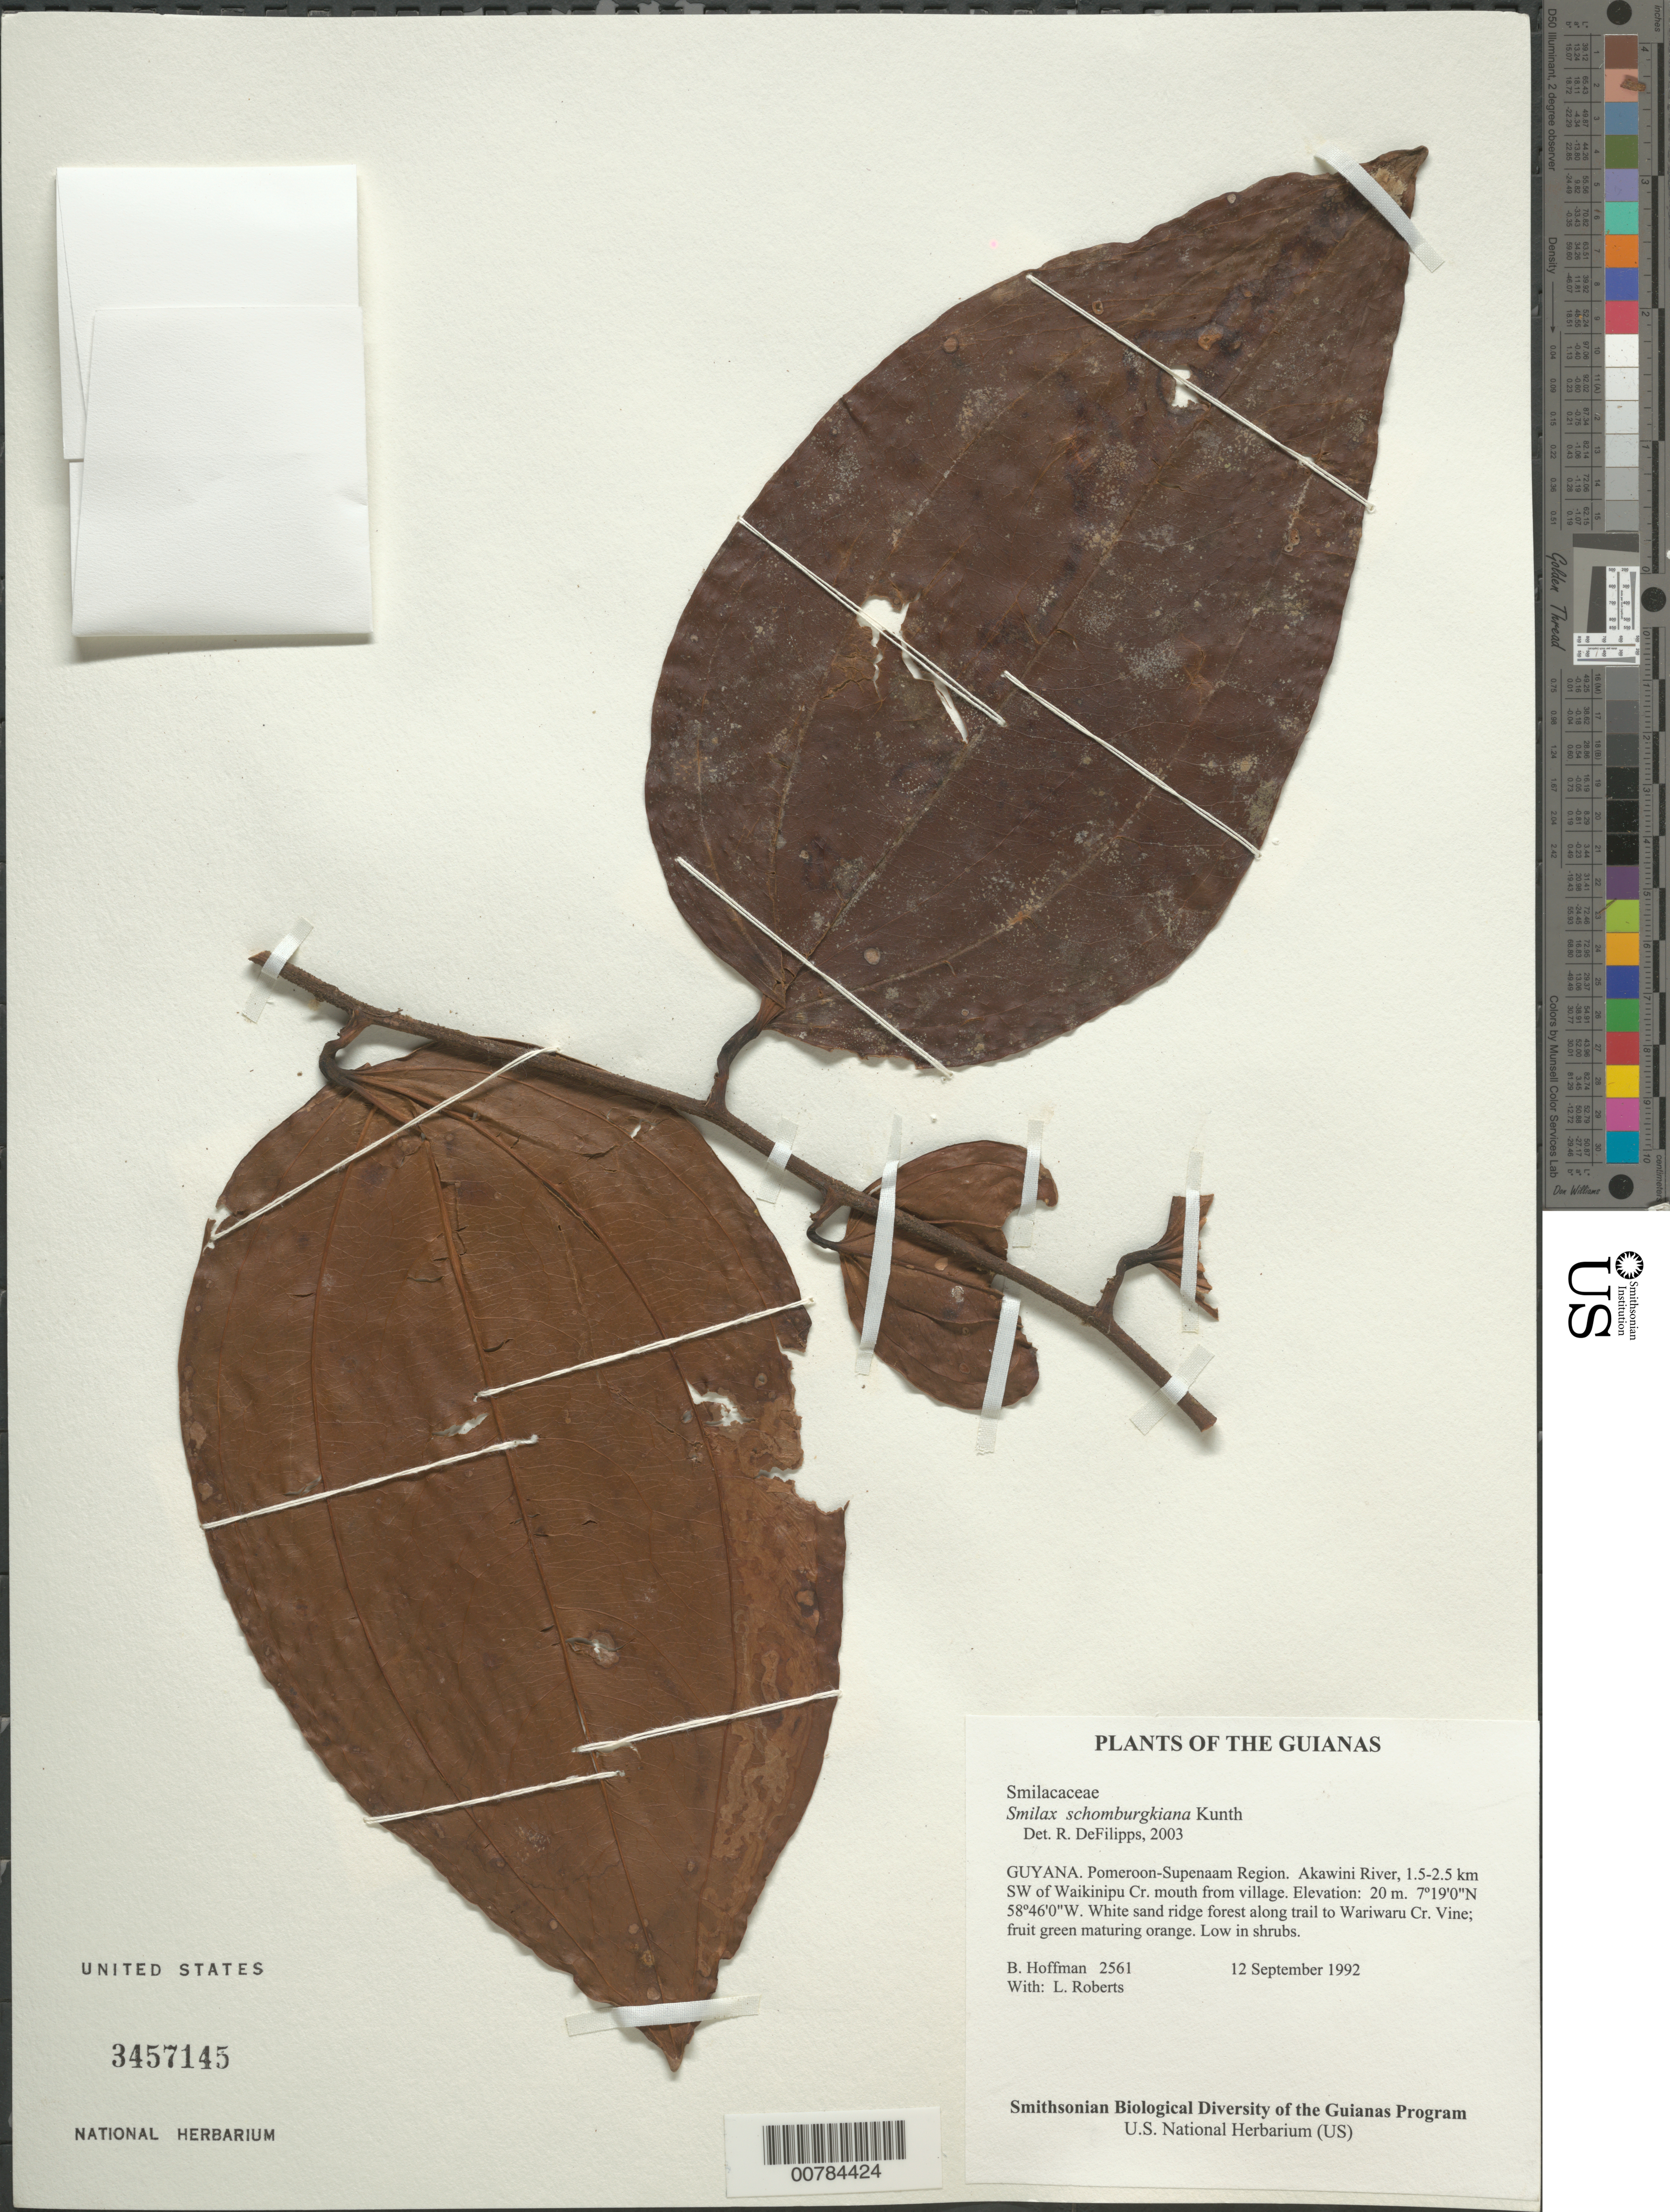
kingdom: Plantae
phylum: Tracheophyta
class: Liliopsida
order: Liliales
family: Smilacaceae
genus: Smilax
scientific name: Smilax schomburgkiana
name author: Kunth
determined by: DeFilipps, R. A.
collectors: B. Hoffman & L. Roberts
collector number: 2561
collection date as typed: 12 September 1992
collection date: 1992-09-12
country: Guyana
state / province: Pomeroon-Supenaam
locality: Akawini River, 1.5-2.5 km SW of Waikinipu Creek mouth, along trail from Wakinipu village to Wariwaru Creek (Pomeroon R.)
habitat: White sand ridge forest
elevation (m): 20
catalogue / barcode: US 3457145